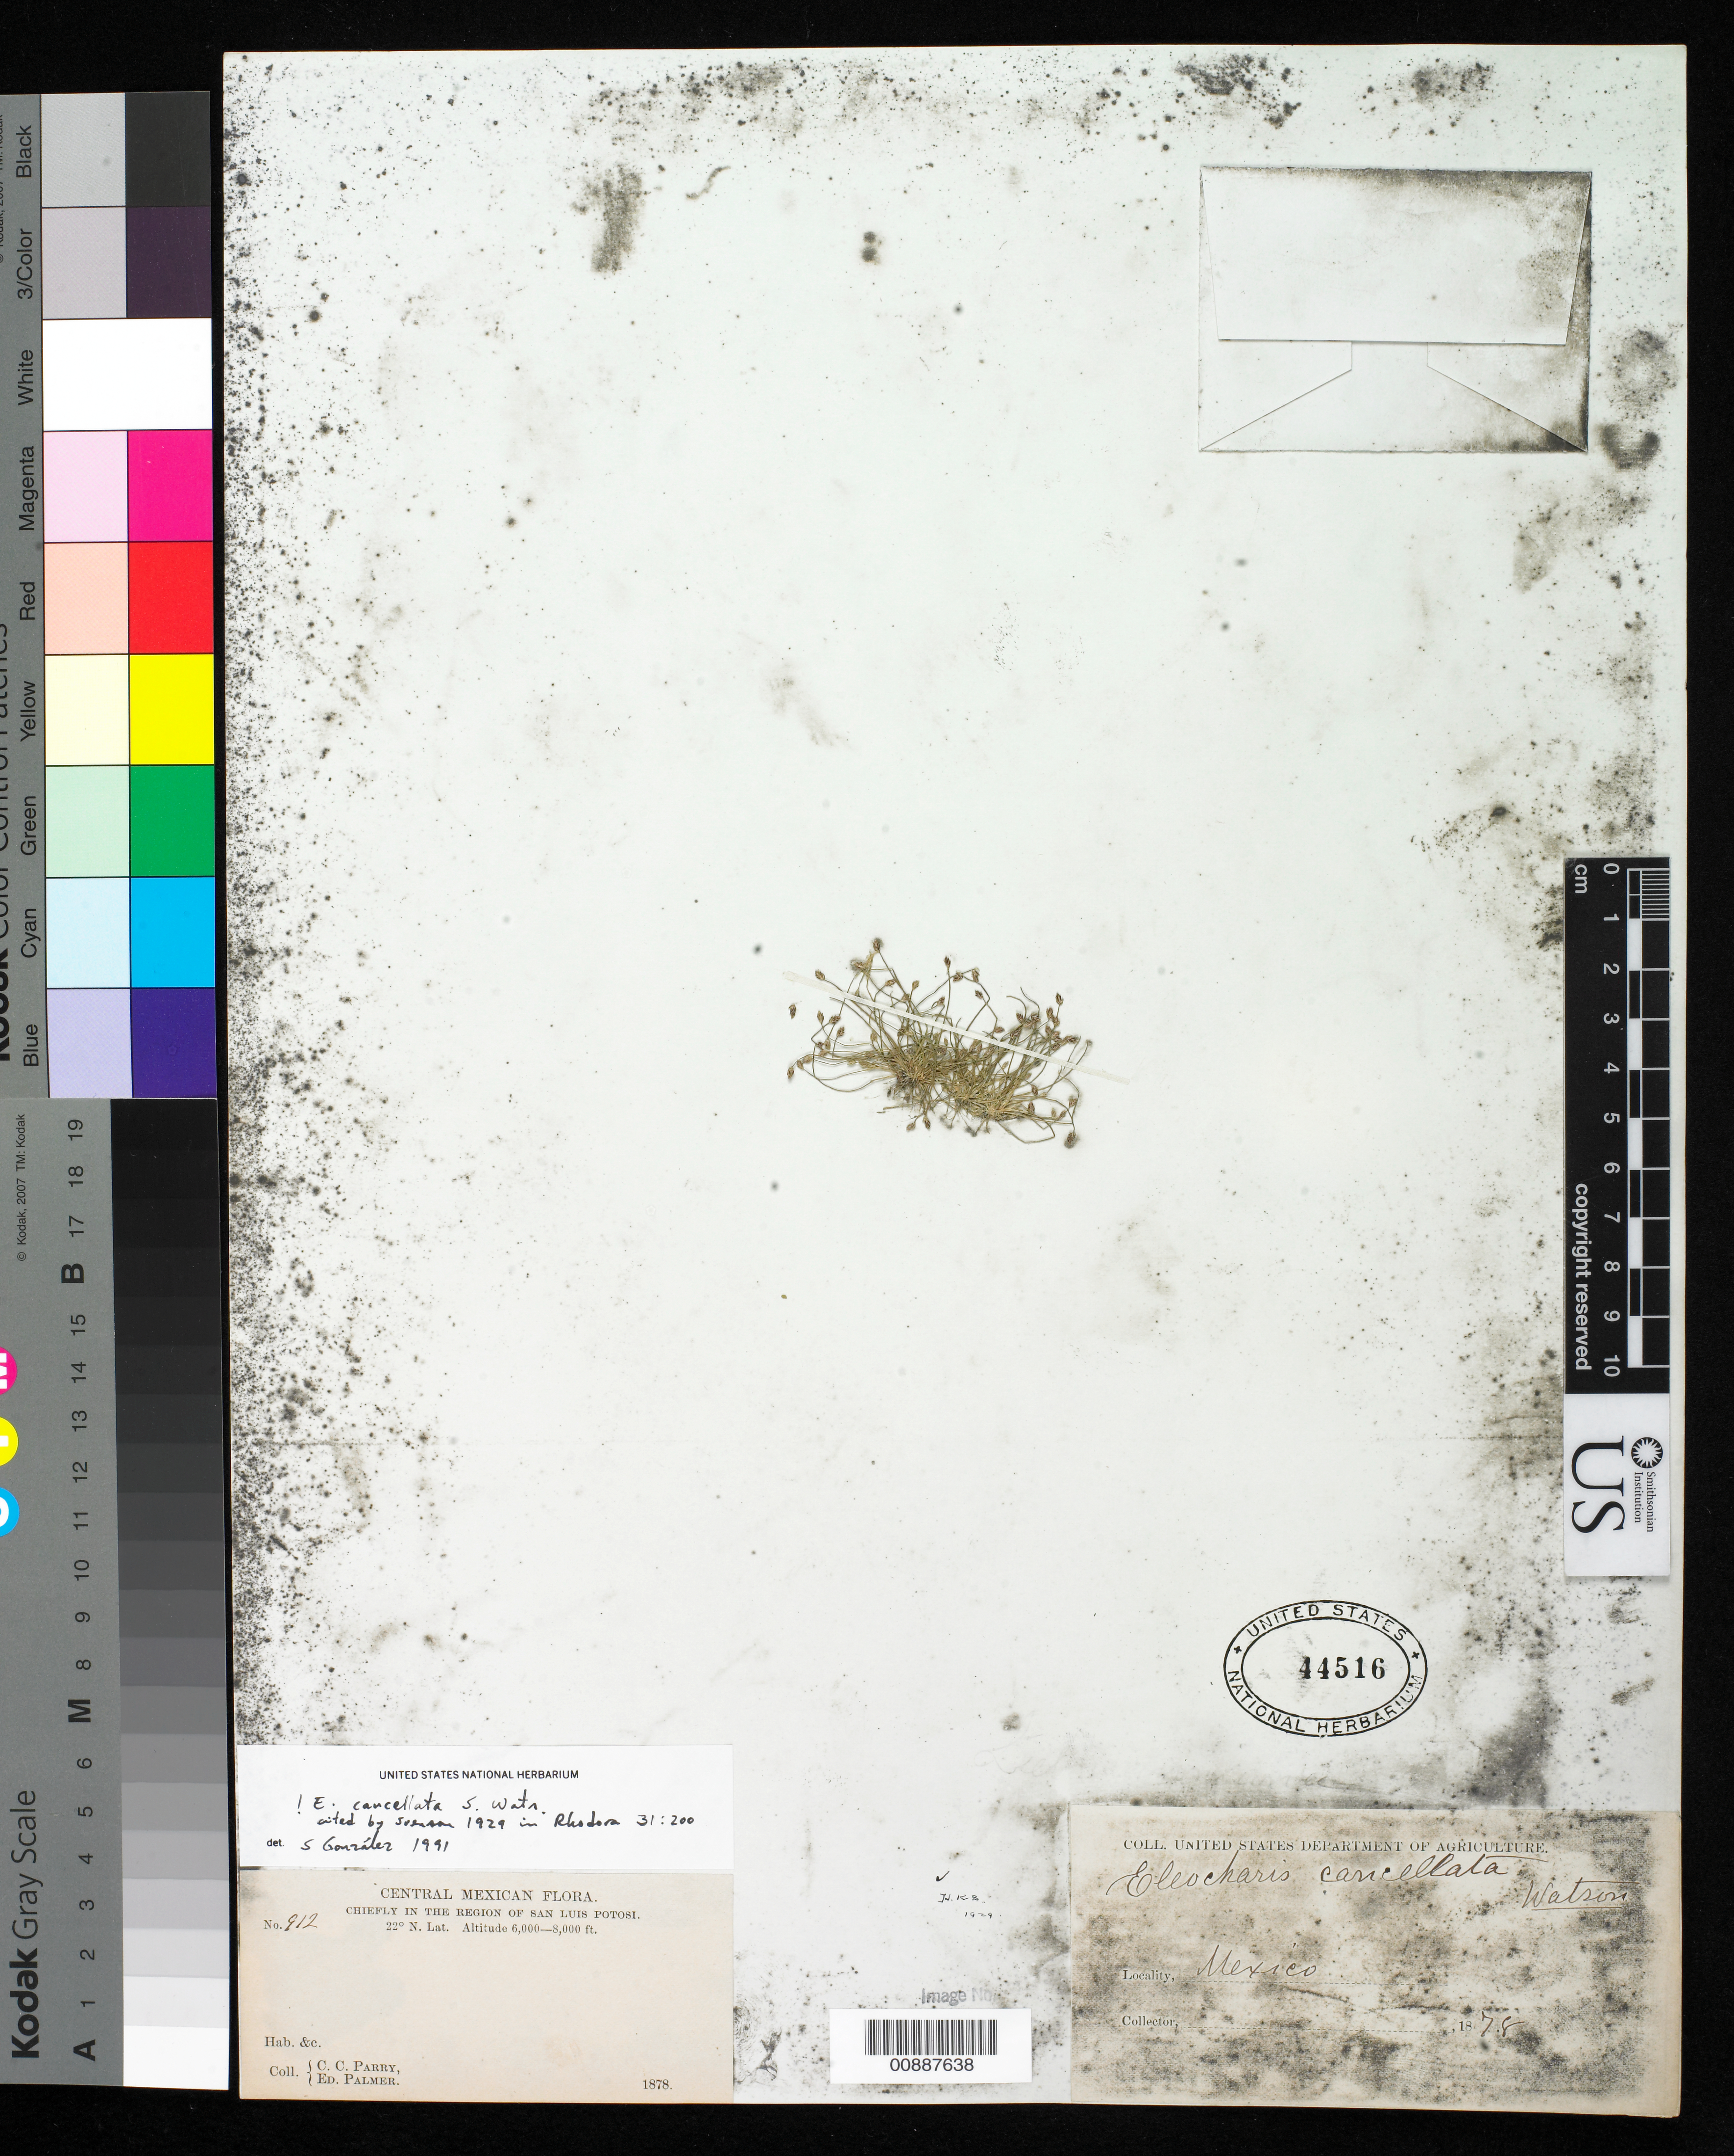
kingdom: Plantae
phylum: Tracheophyta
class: Liliopsida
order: Poales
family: Cyperaceae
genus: Eleocharis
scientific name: Eleocharis cancellata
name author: S. Watson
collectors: C. C. Parry & E. Palmer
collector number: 912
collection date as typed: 1878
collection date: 1878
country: Mexico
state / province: San Luis Potosí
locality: Chiefly in the region of San Luis Potosí.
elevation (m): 1829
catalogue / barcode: US 44516